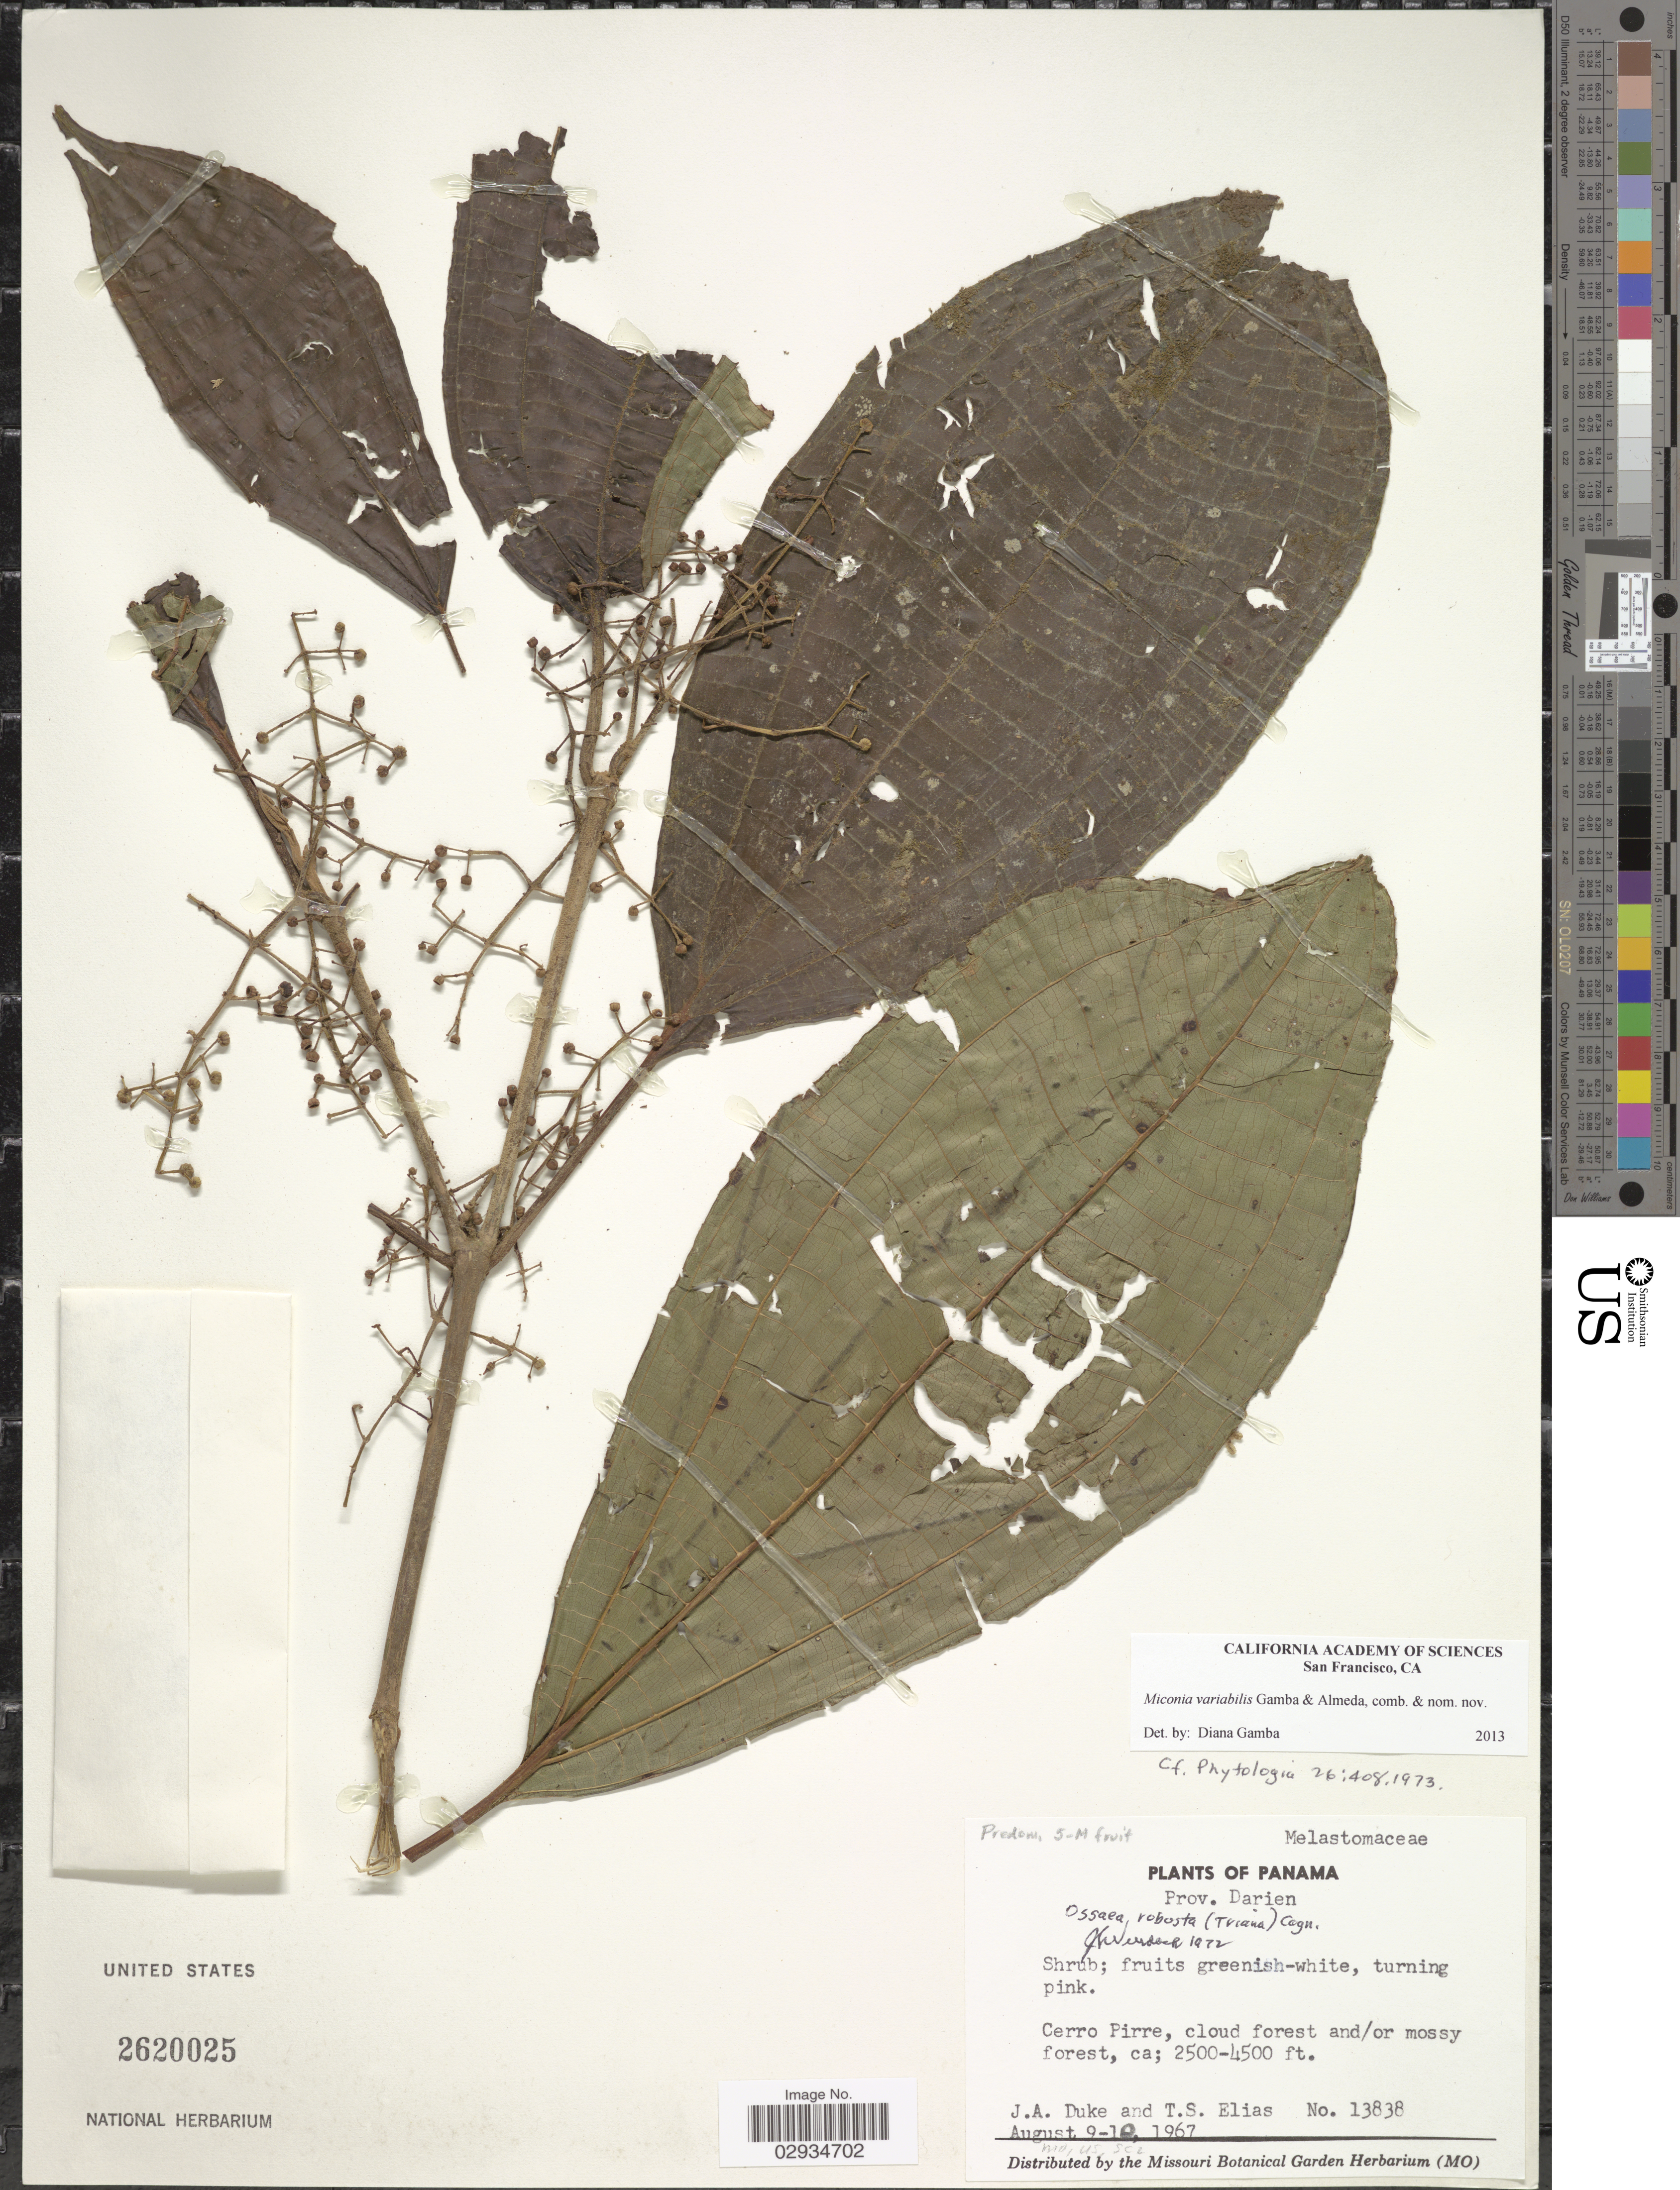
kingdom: Plantae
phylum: Tracheophyta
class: Magnoliopsida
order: Myrtales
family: Melastomataceae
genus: Miconia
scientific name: Miconia variabilis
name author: Gamba & Almeda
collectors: J. A. Duke & T. S. Elias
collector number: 13838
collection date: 1967-08-09/1967-08-10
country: Panama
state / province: Darién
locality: Cerro Pirre, cloud forest and/or mossy forest.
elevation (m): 762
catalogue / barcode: US 2620025